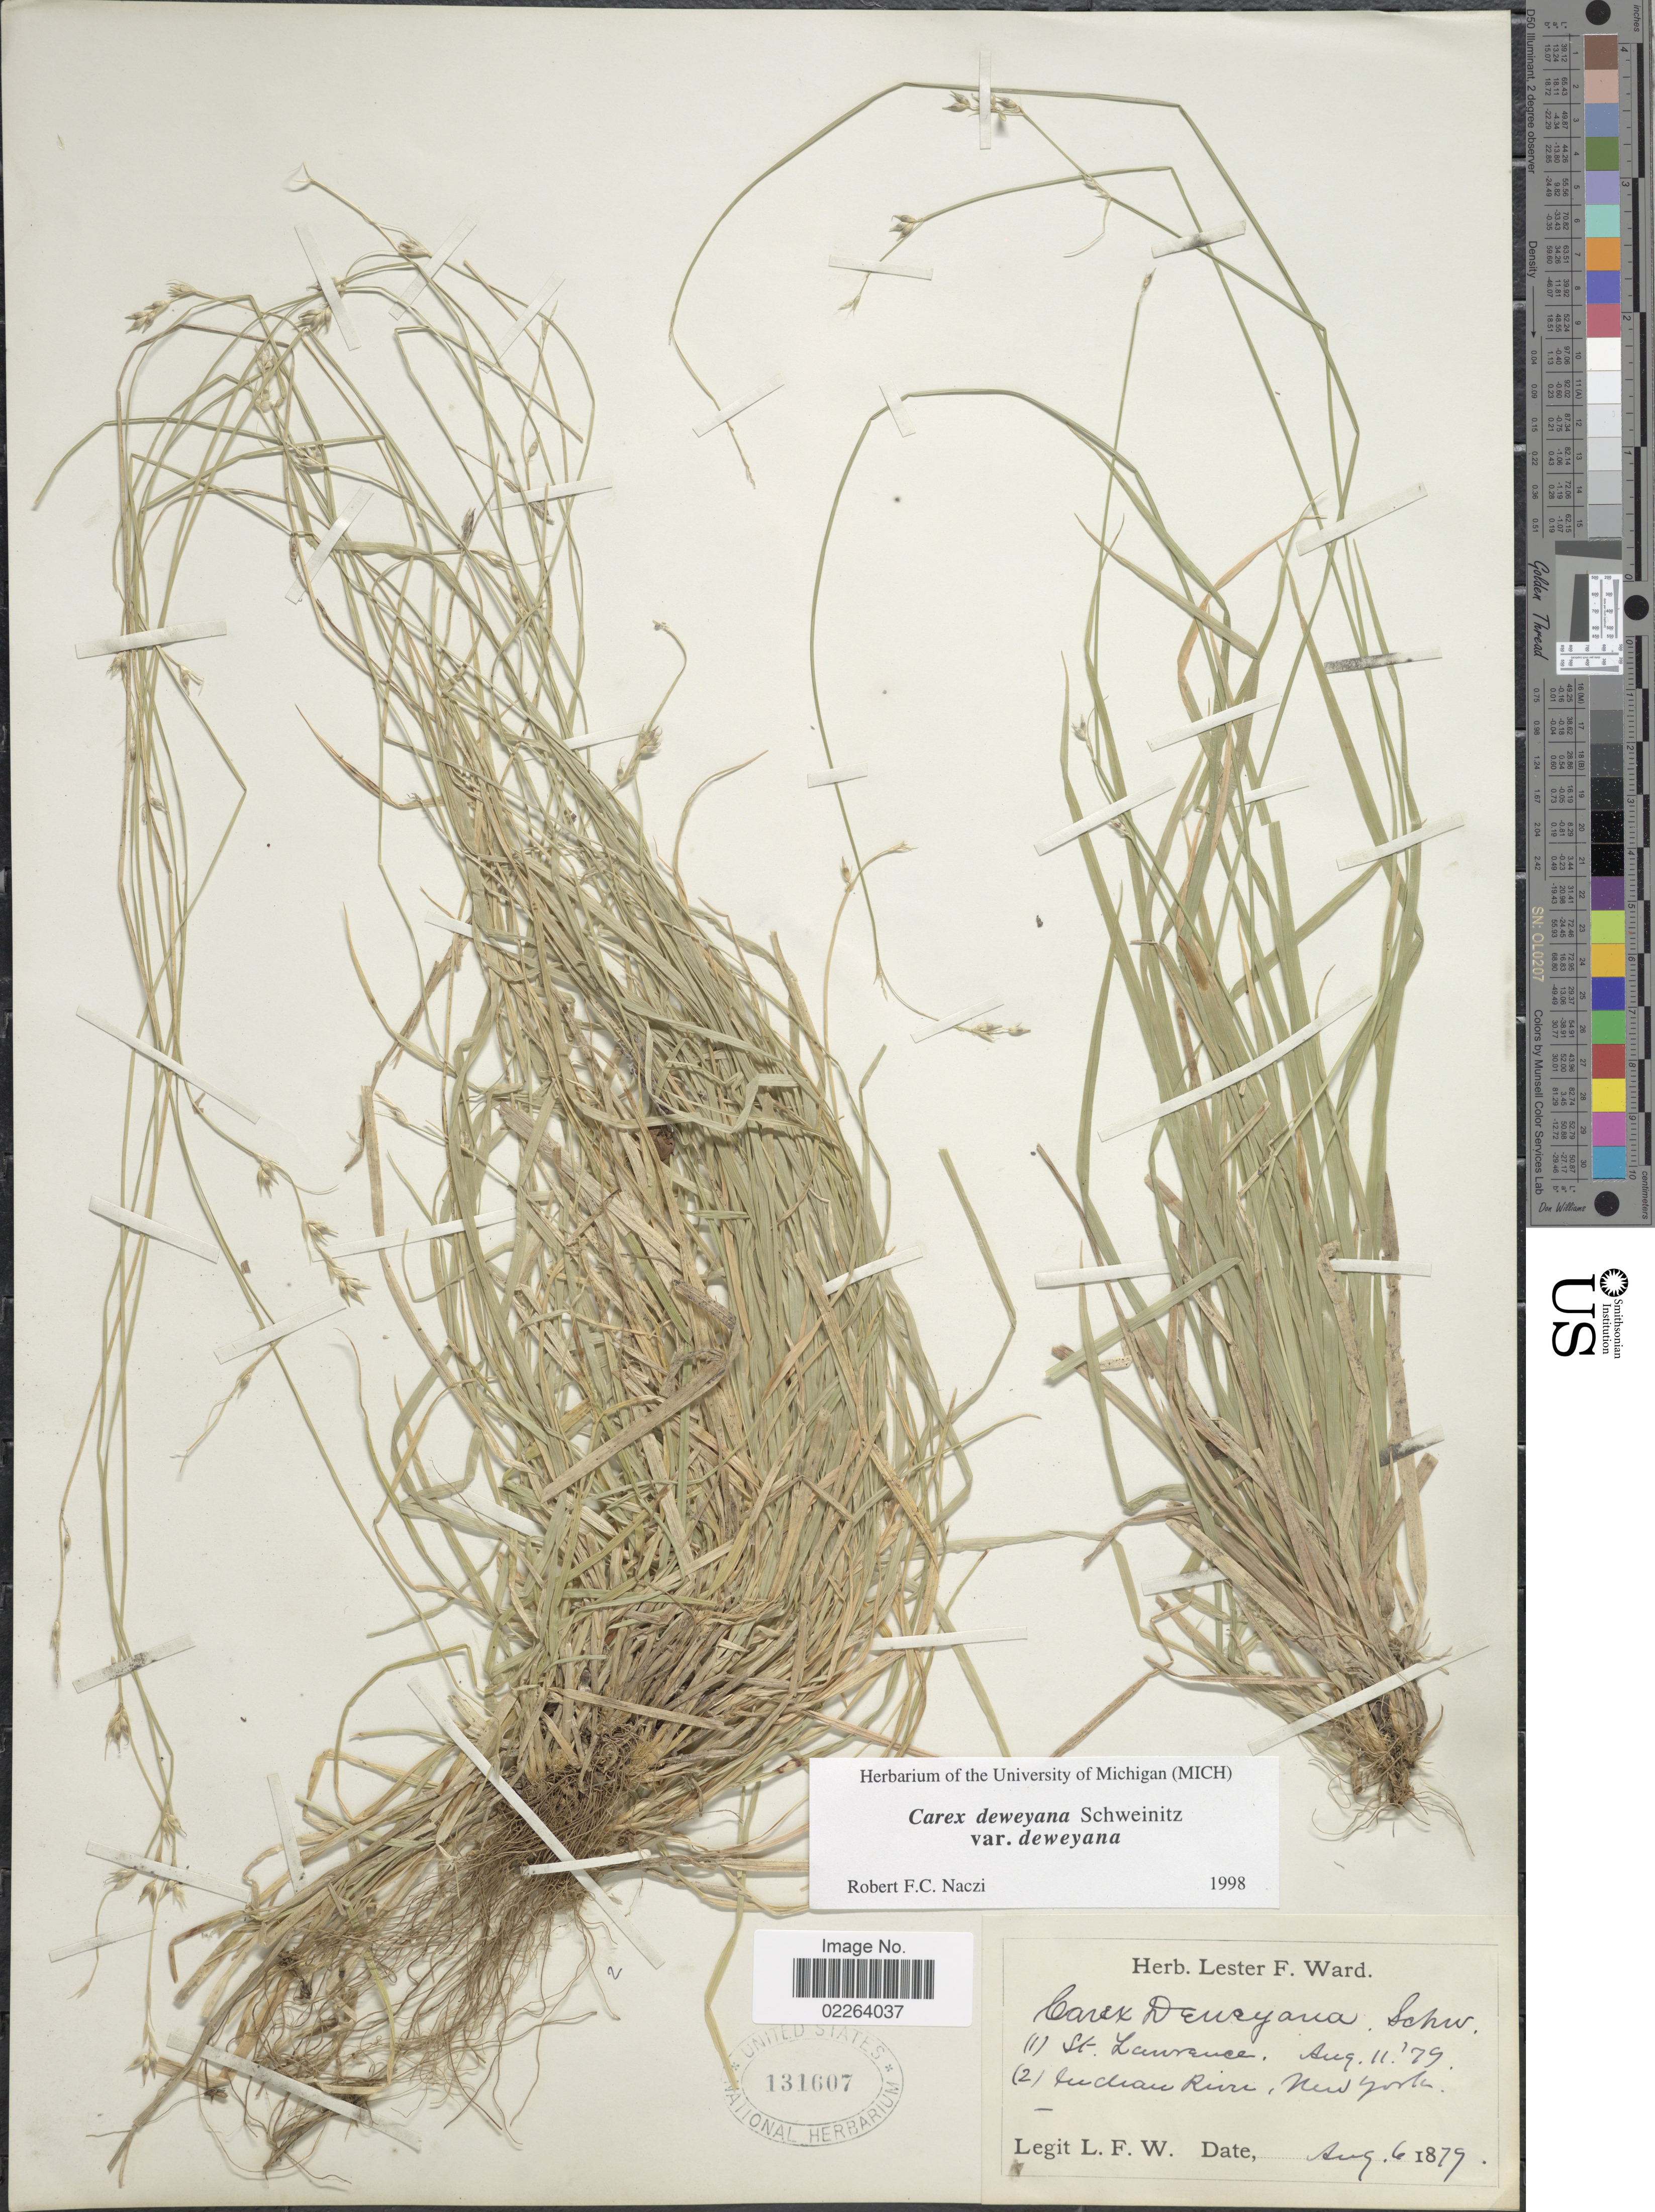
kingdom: Plantae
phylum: Tracheophyta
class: Liliopsida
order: Poales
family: Cyperaceae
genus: Carex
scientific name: Carex deweyana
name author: Schwein.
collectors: L. Ward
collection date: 1879-08-06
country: United States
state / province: New York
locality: St. Lawrence, Indian River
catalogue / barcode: US 131607